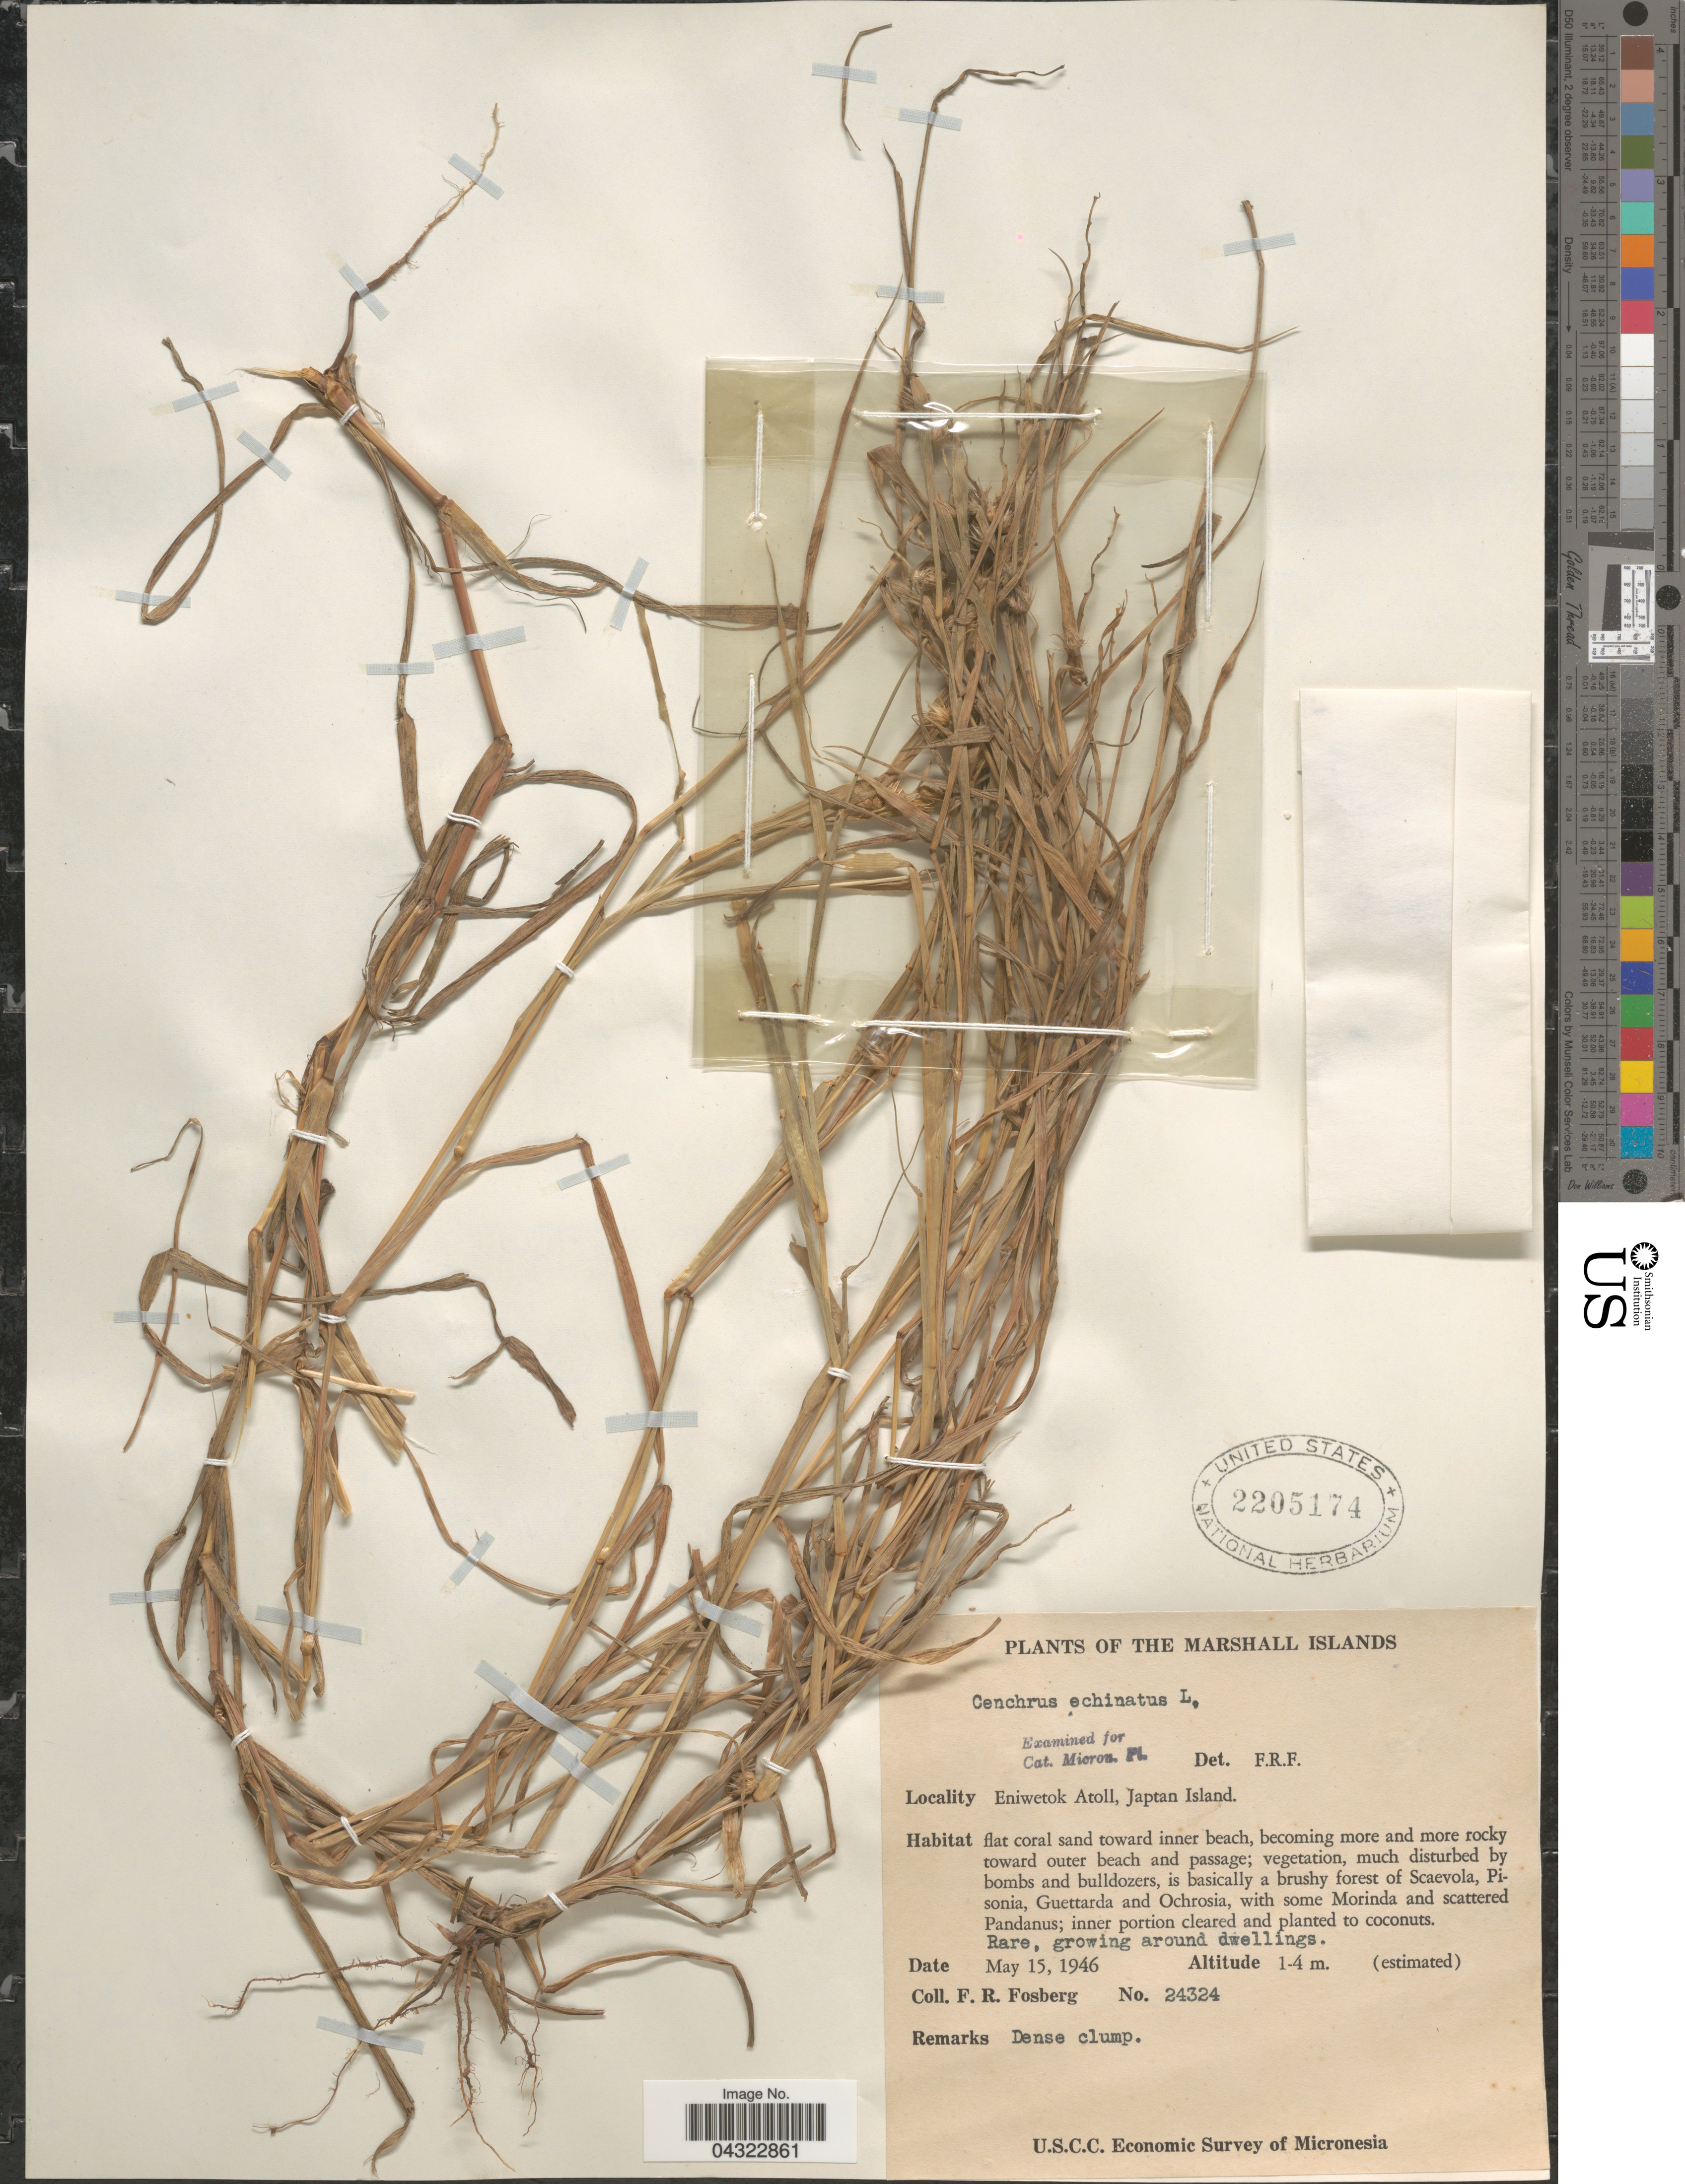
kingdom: Plantae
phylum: Tracheophyta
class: Liliopsida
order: Poales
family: Poaceae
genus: Cenchrus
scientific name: Cenchrus echinatus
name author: L.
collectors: F. R. Fosberg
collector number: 24324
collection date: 1946-05-15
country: Marshall Islands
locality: Eniwetok Atoll, Japtan Island. U.S.C.C. Economic Survey of Micronesia.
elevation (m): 1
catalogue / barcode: US 2205174